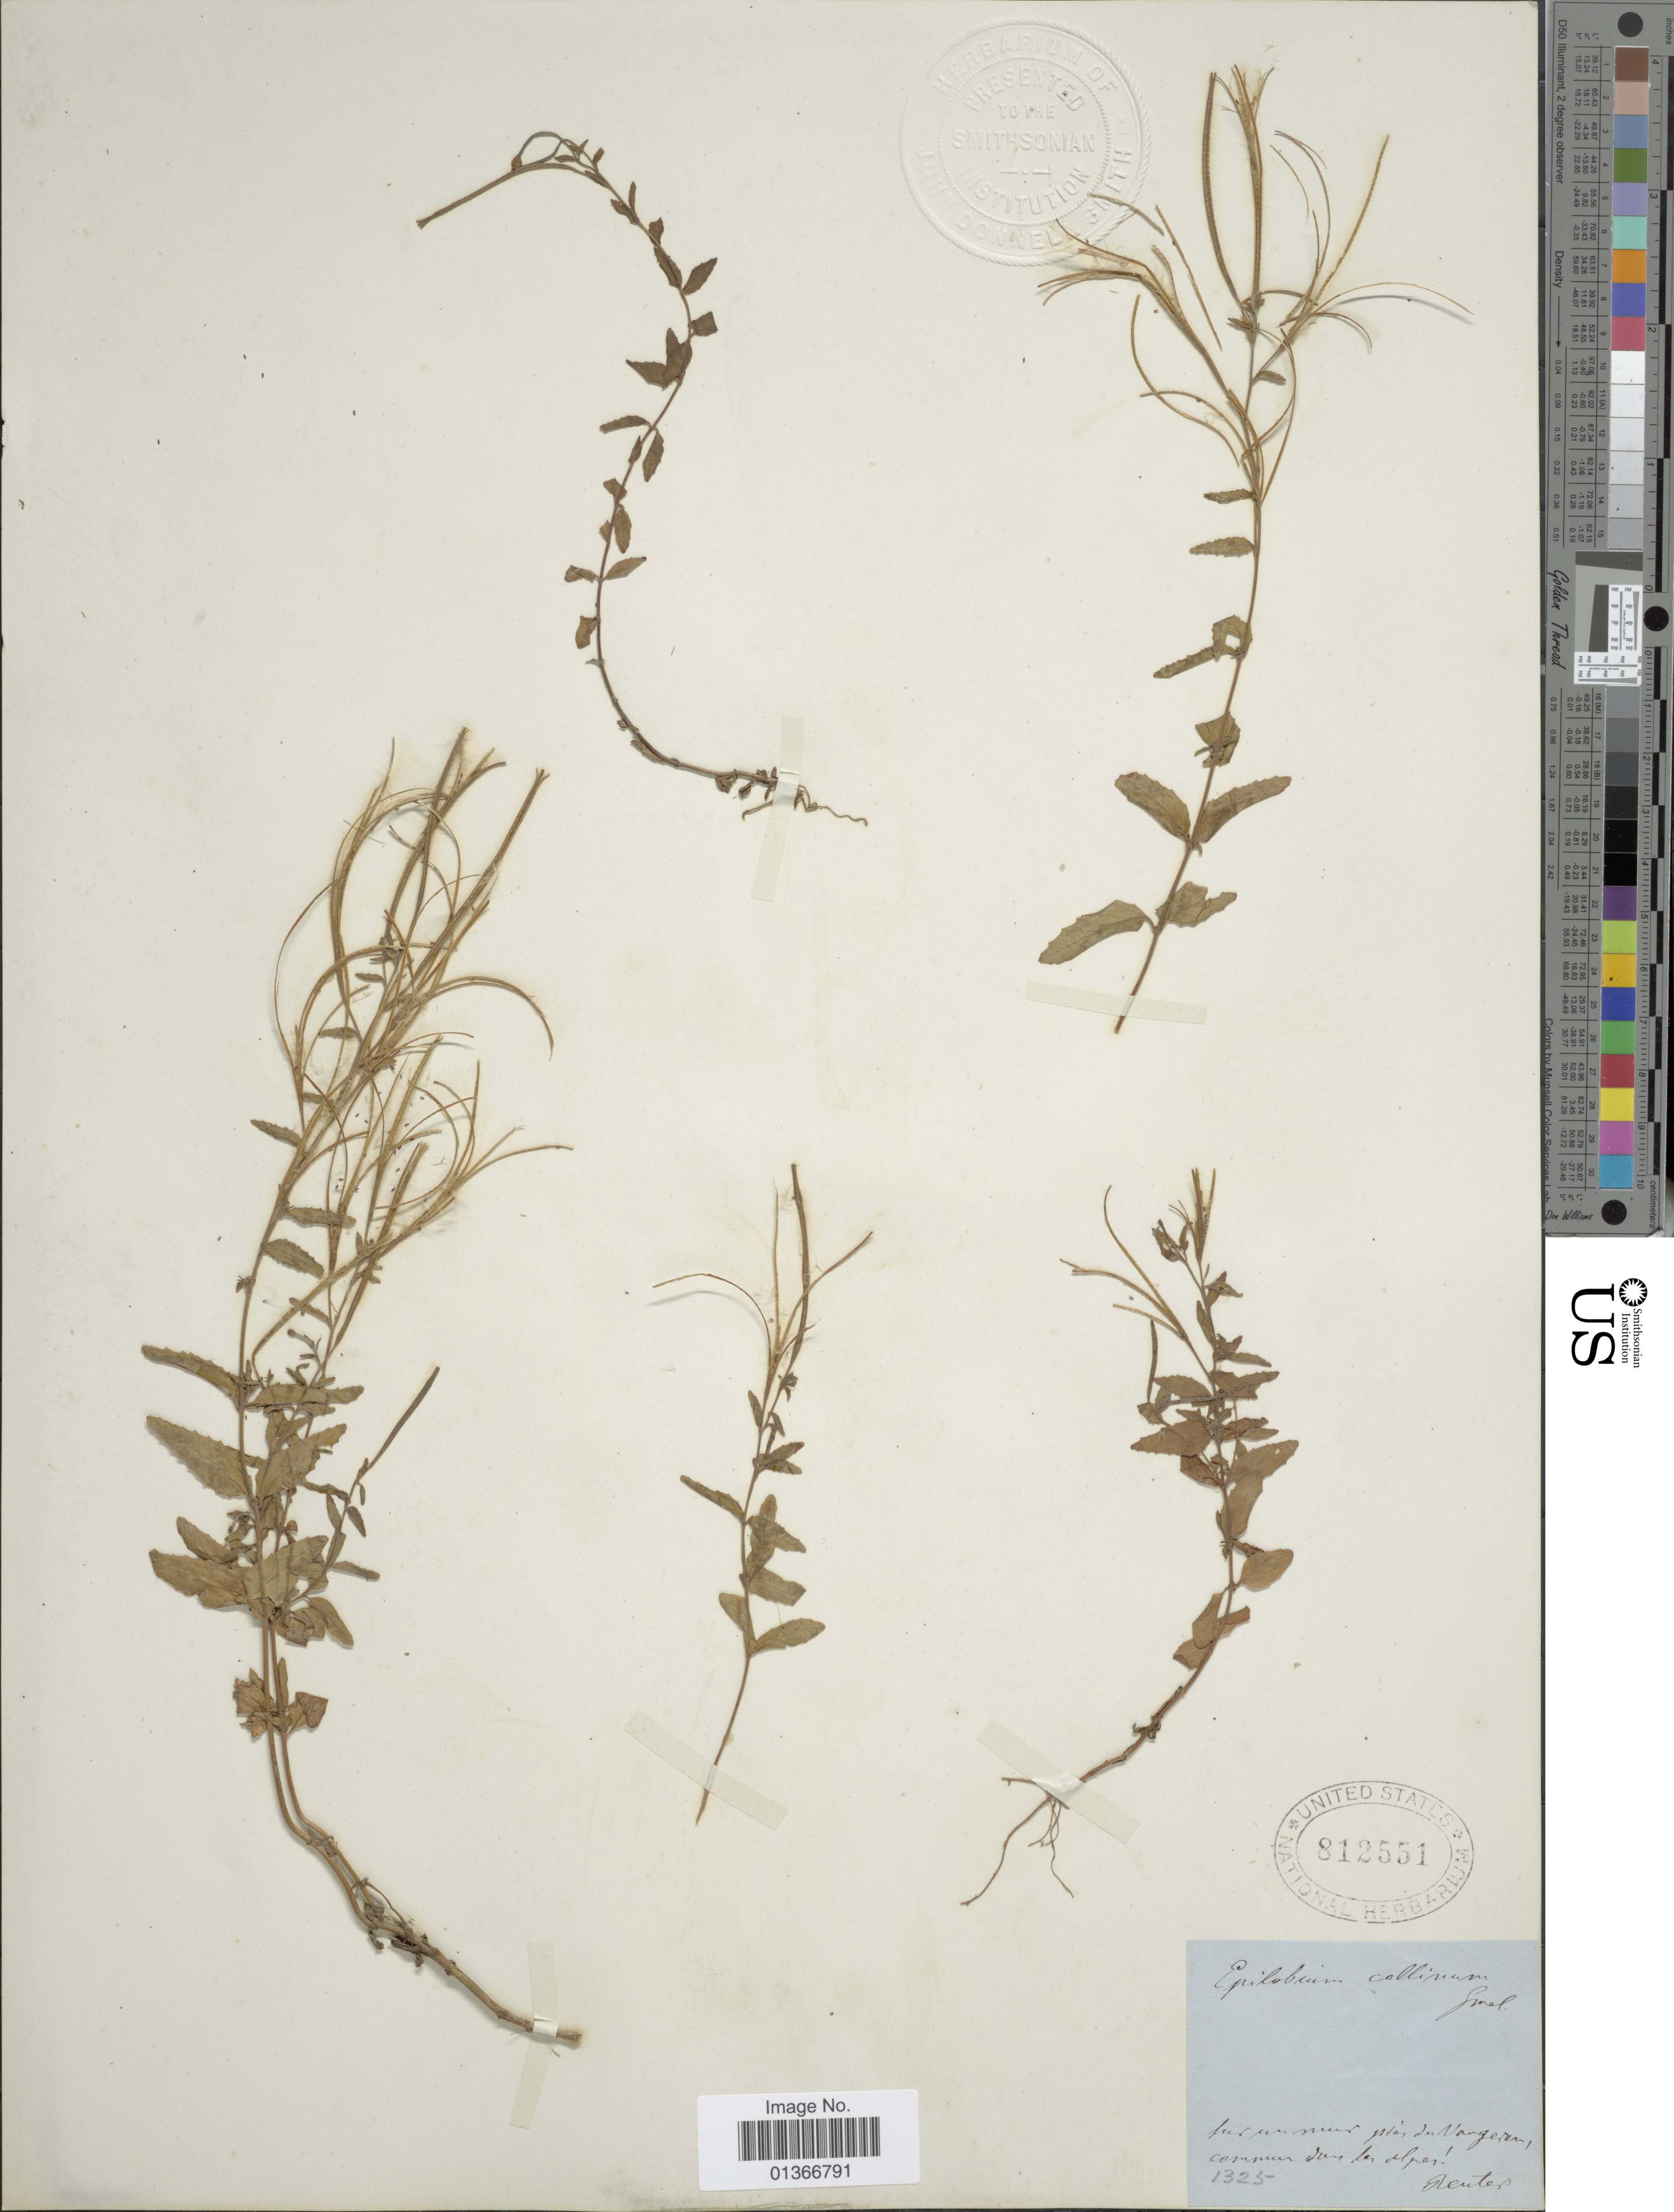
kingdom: Plantae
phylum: Tracheophyta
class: Magnoliopsida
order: Myrtales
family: Onagraceae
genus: Epilobium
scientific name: Epilobium collinum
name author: C.C. Gmel.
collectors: W. Greuter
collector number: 1325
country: Switzerland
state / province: Genève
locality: Sur un mur pres du Vangeron, commun dans les alpes.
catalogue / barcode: US 812551